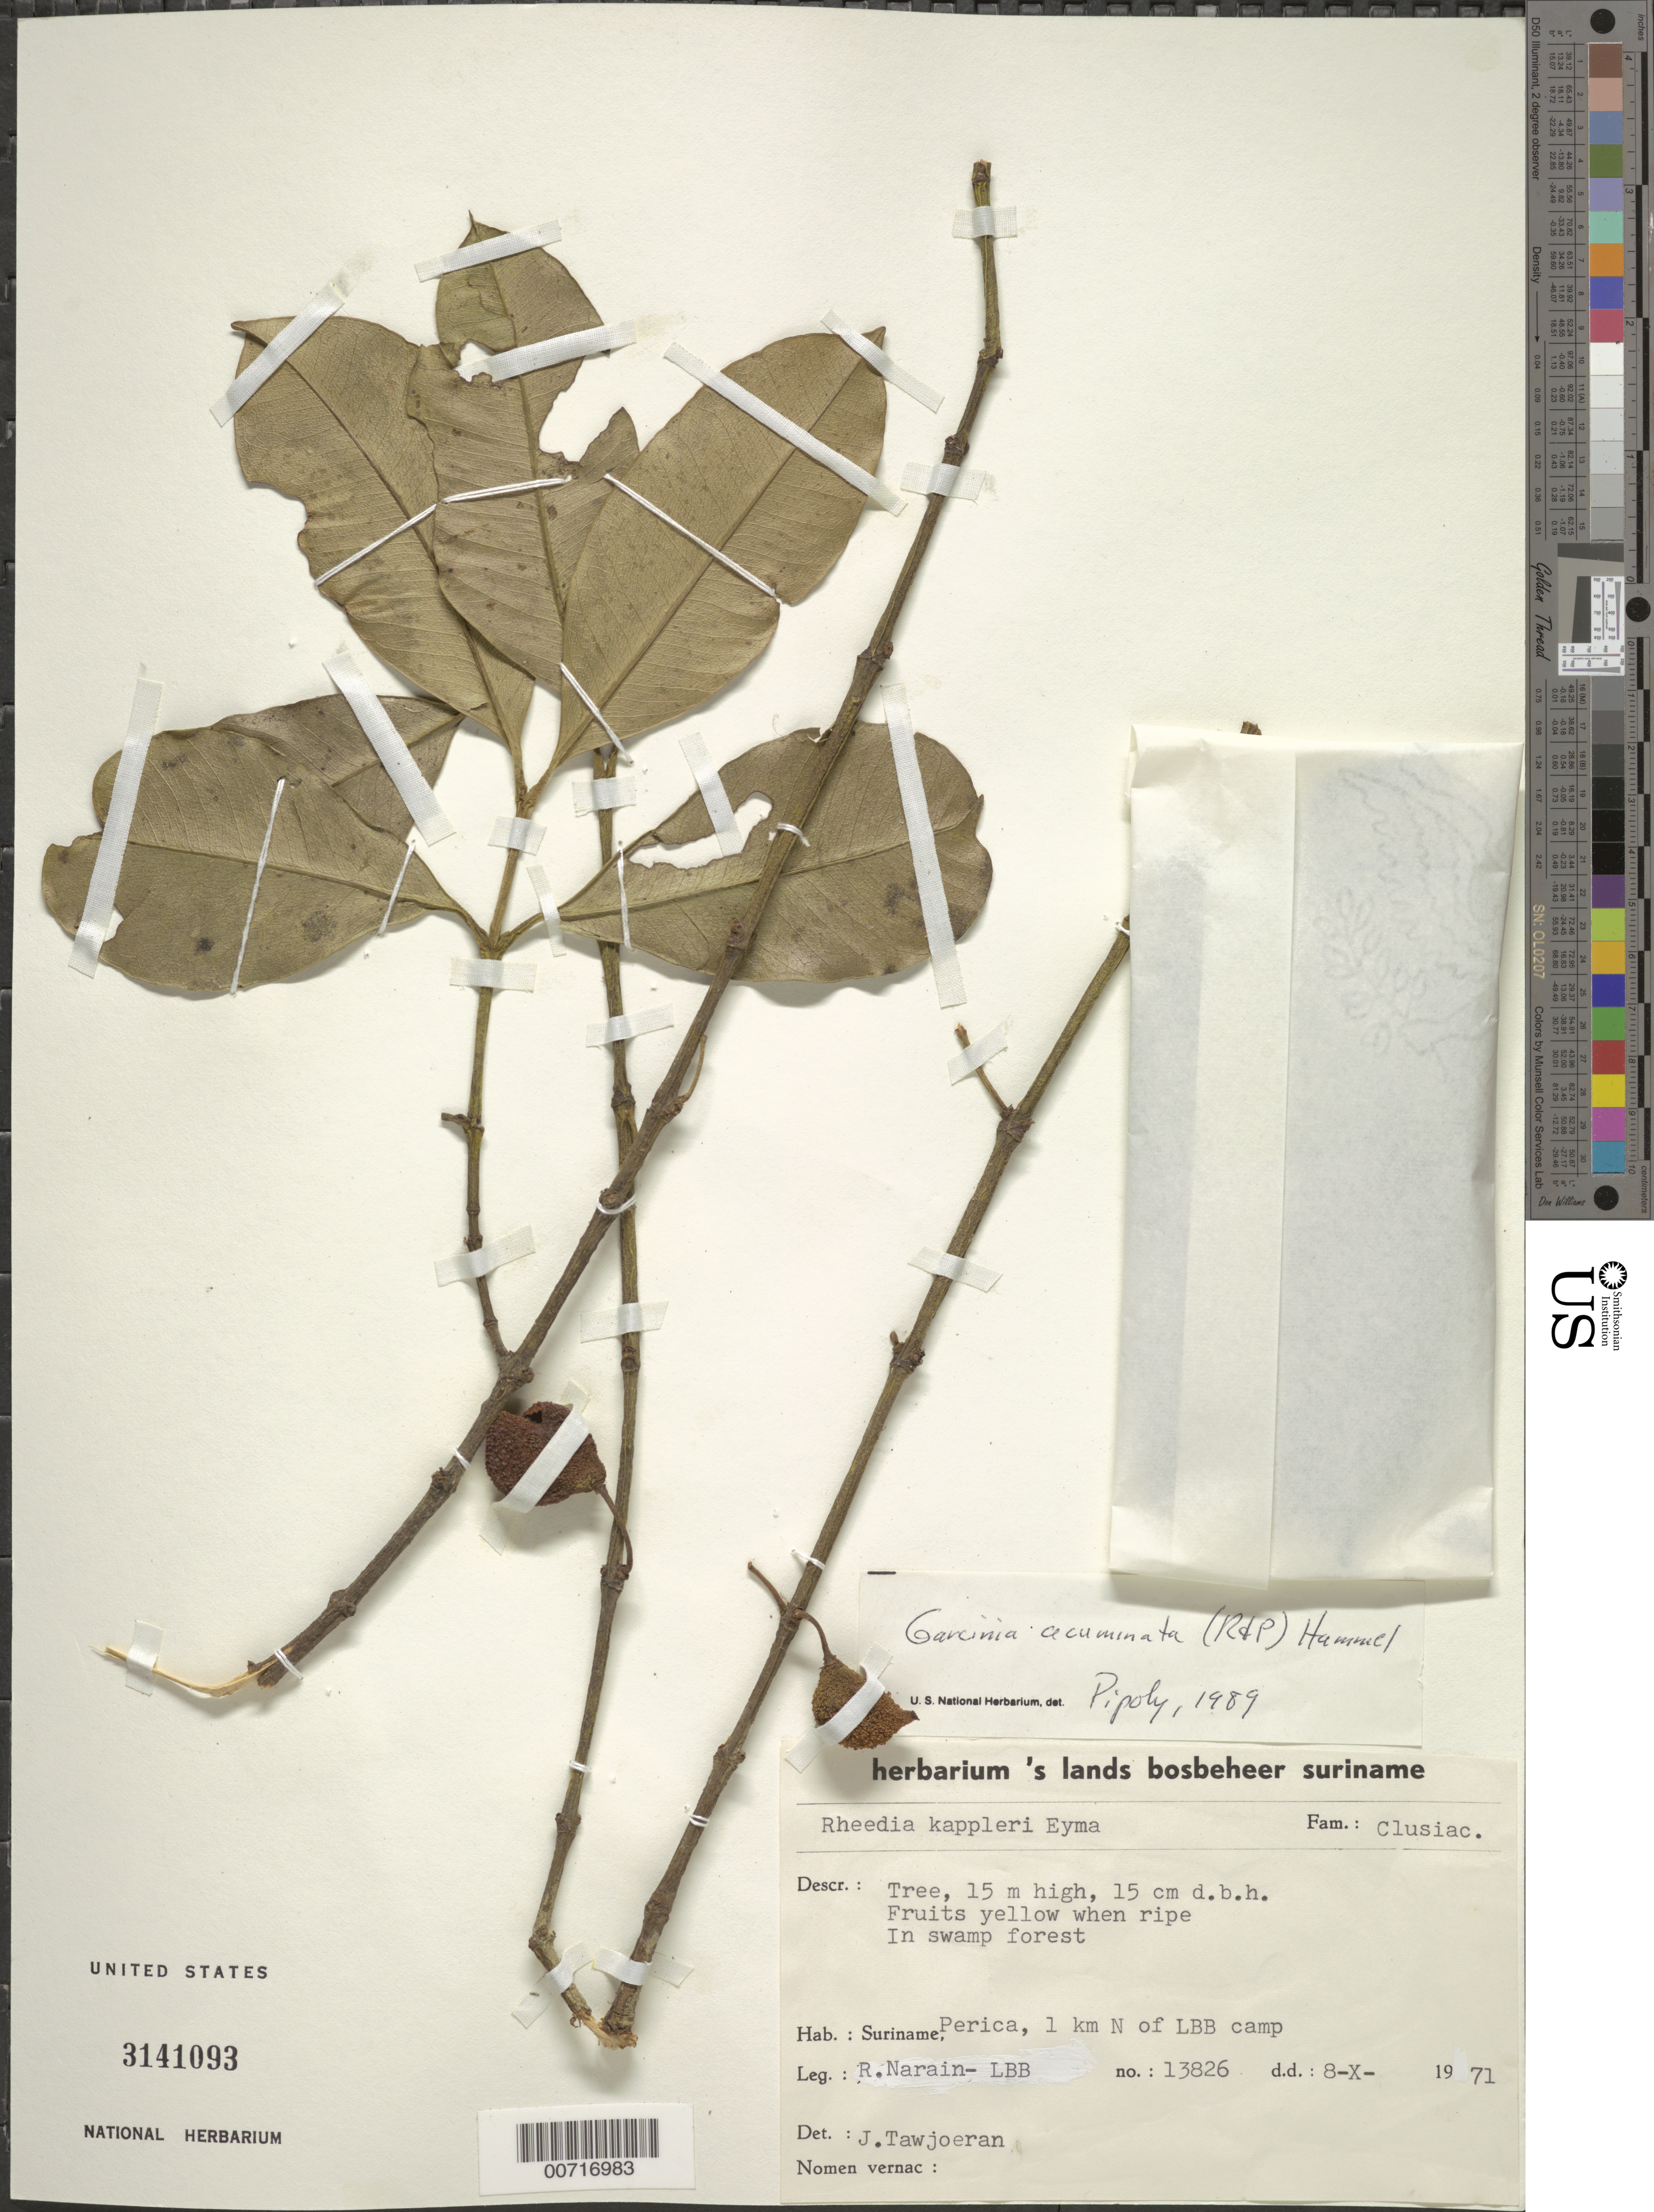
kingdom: Plantae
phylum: Tracheophyta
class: Magnoliopsida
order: Malpighiales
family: Clusiaceae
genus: Garcinia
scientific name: Garcinia macrophylla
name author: Mart.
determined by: Pipoly, J. J., III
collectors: H. Narain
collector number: LBB 13826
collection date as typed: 8-Oct-71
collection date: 1971-10-08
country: Suriname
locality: Perica (LBB Post), 1 km N of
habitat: Swamp forest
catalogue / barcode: US 3141093